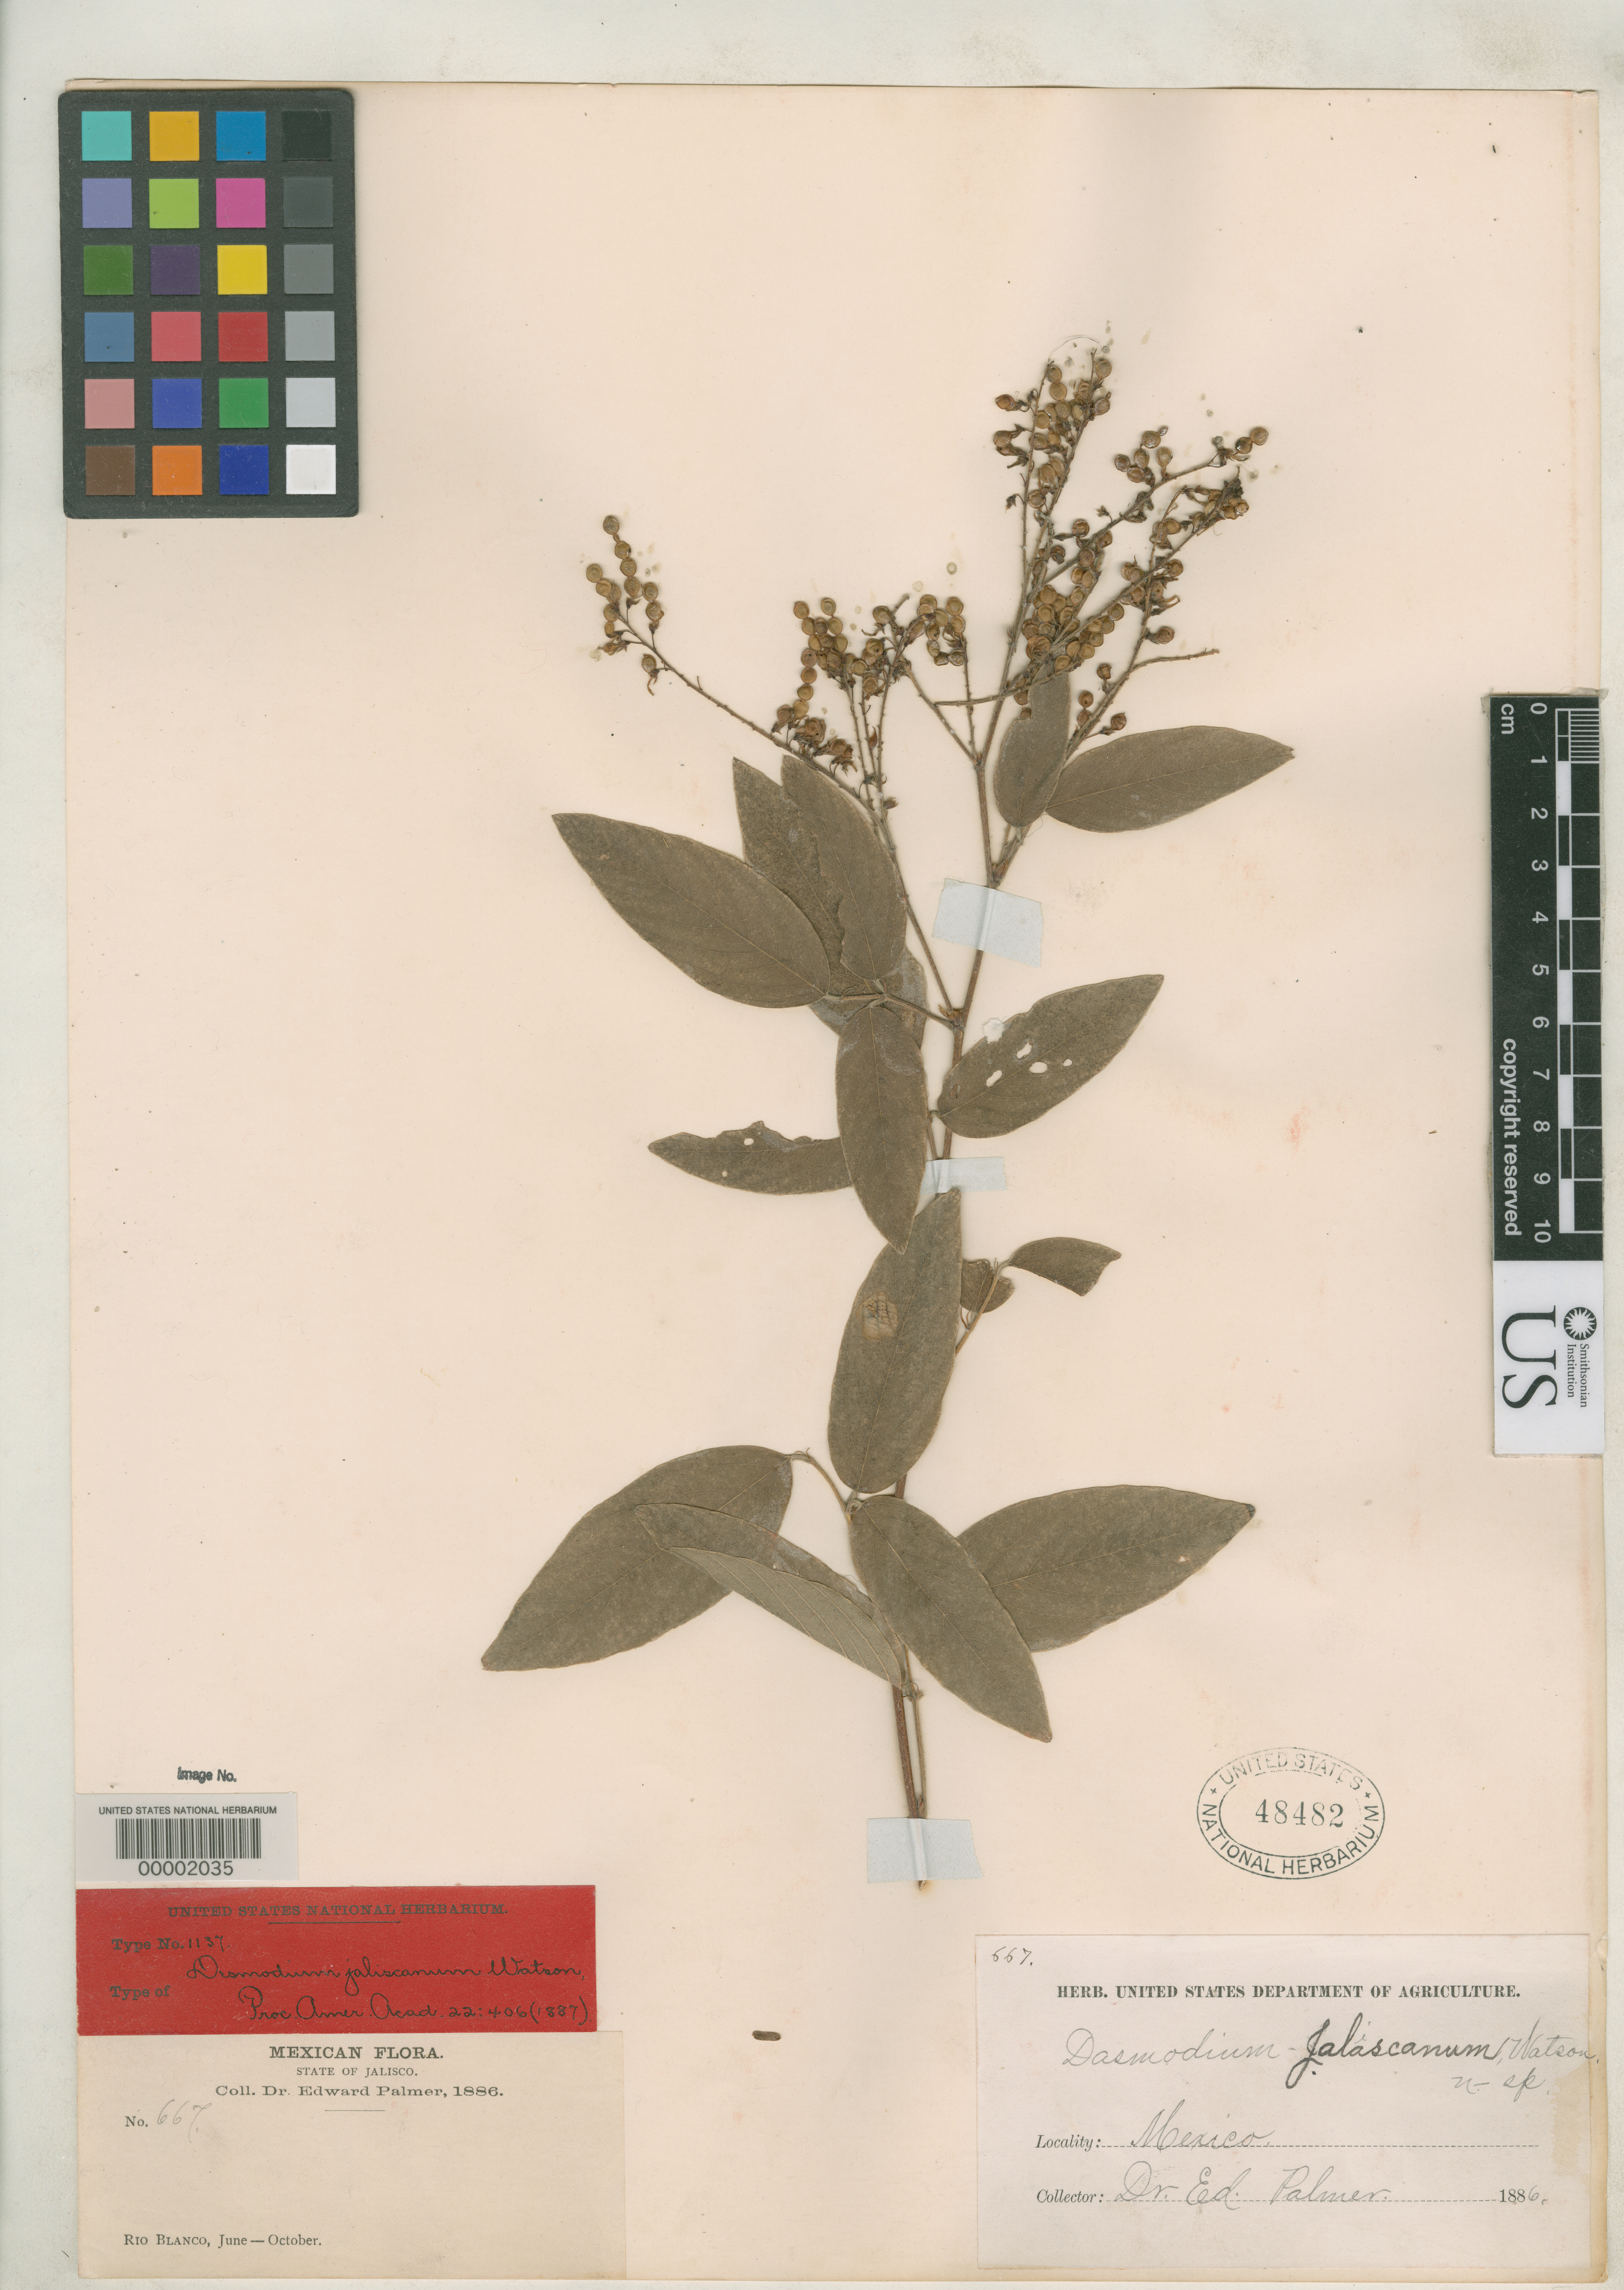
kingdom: Plantae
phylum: Tracheophyta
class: Magnoliopsida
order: Fabales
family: Fabaceae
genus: Desmodium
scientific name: Desmodium jaliscanum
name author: S. Watson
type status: Isotype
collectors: E. Palmer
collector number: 667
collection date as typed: Oct 1886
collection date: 1886-10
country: Mexico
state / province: Jalisco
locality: Rio Blanco.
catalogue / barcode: US 48482